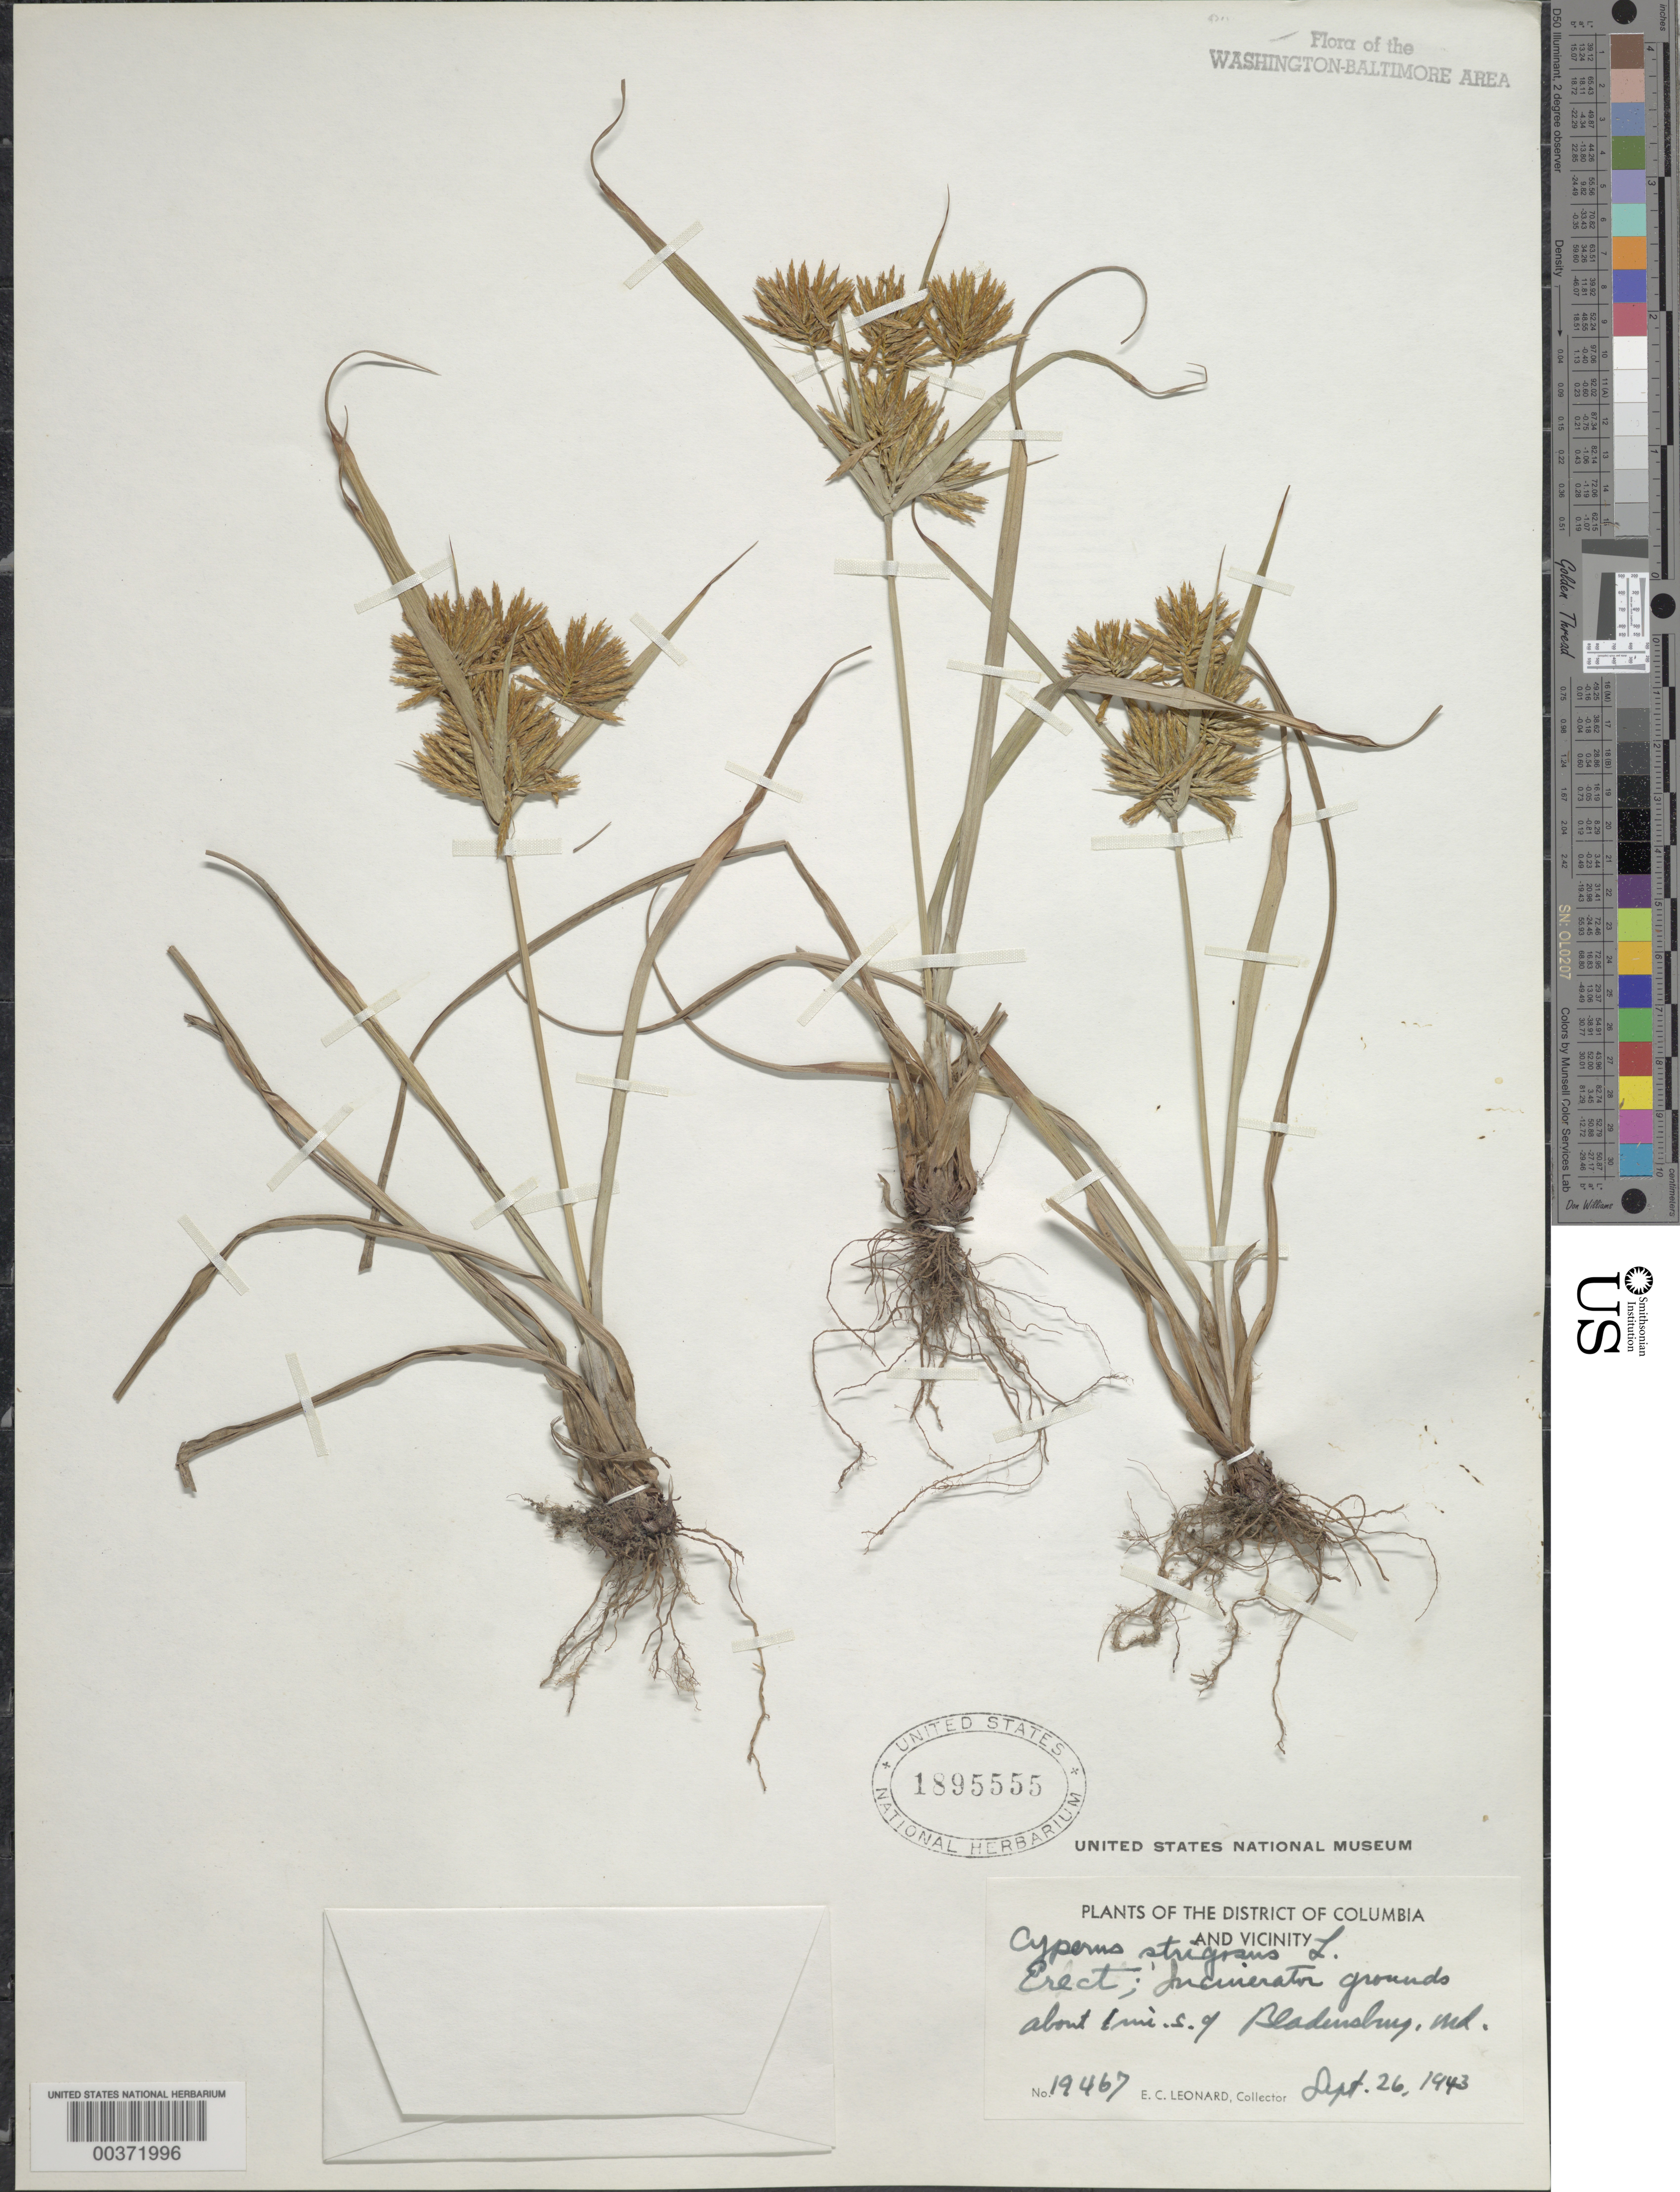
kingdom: Plantae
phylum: Tracheophyta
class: Liliopsida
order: Poales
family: Cyperaceae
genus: Cyperus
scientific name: Cyperus strigosus L.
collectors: E. C. Leonard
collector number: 19467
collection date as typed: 26 Sep 1943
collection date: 1943-09-26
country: United States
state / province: Maryland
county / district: Prince George's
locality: South of Bladensburg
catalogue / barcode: US 1895555